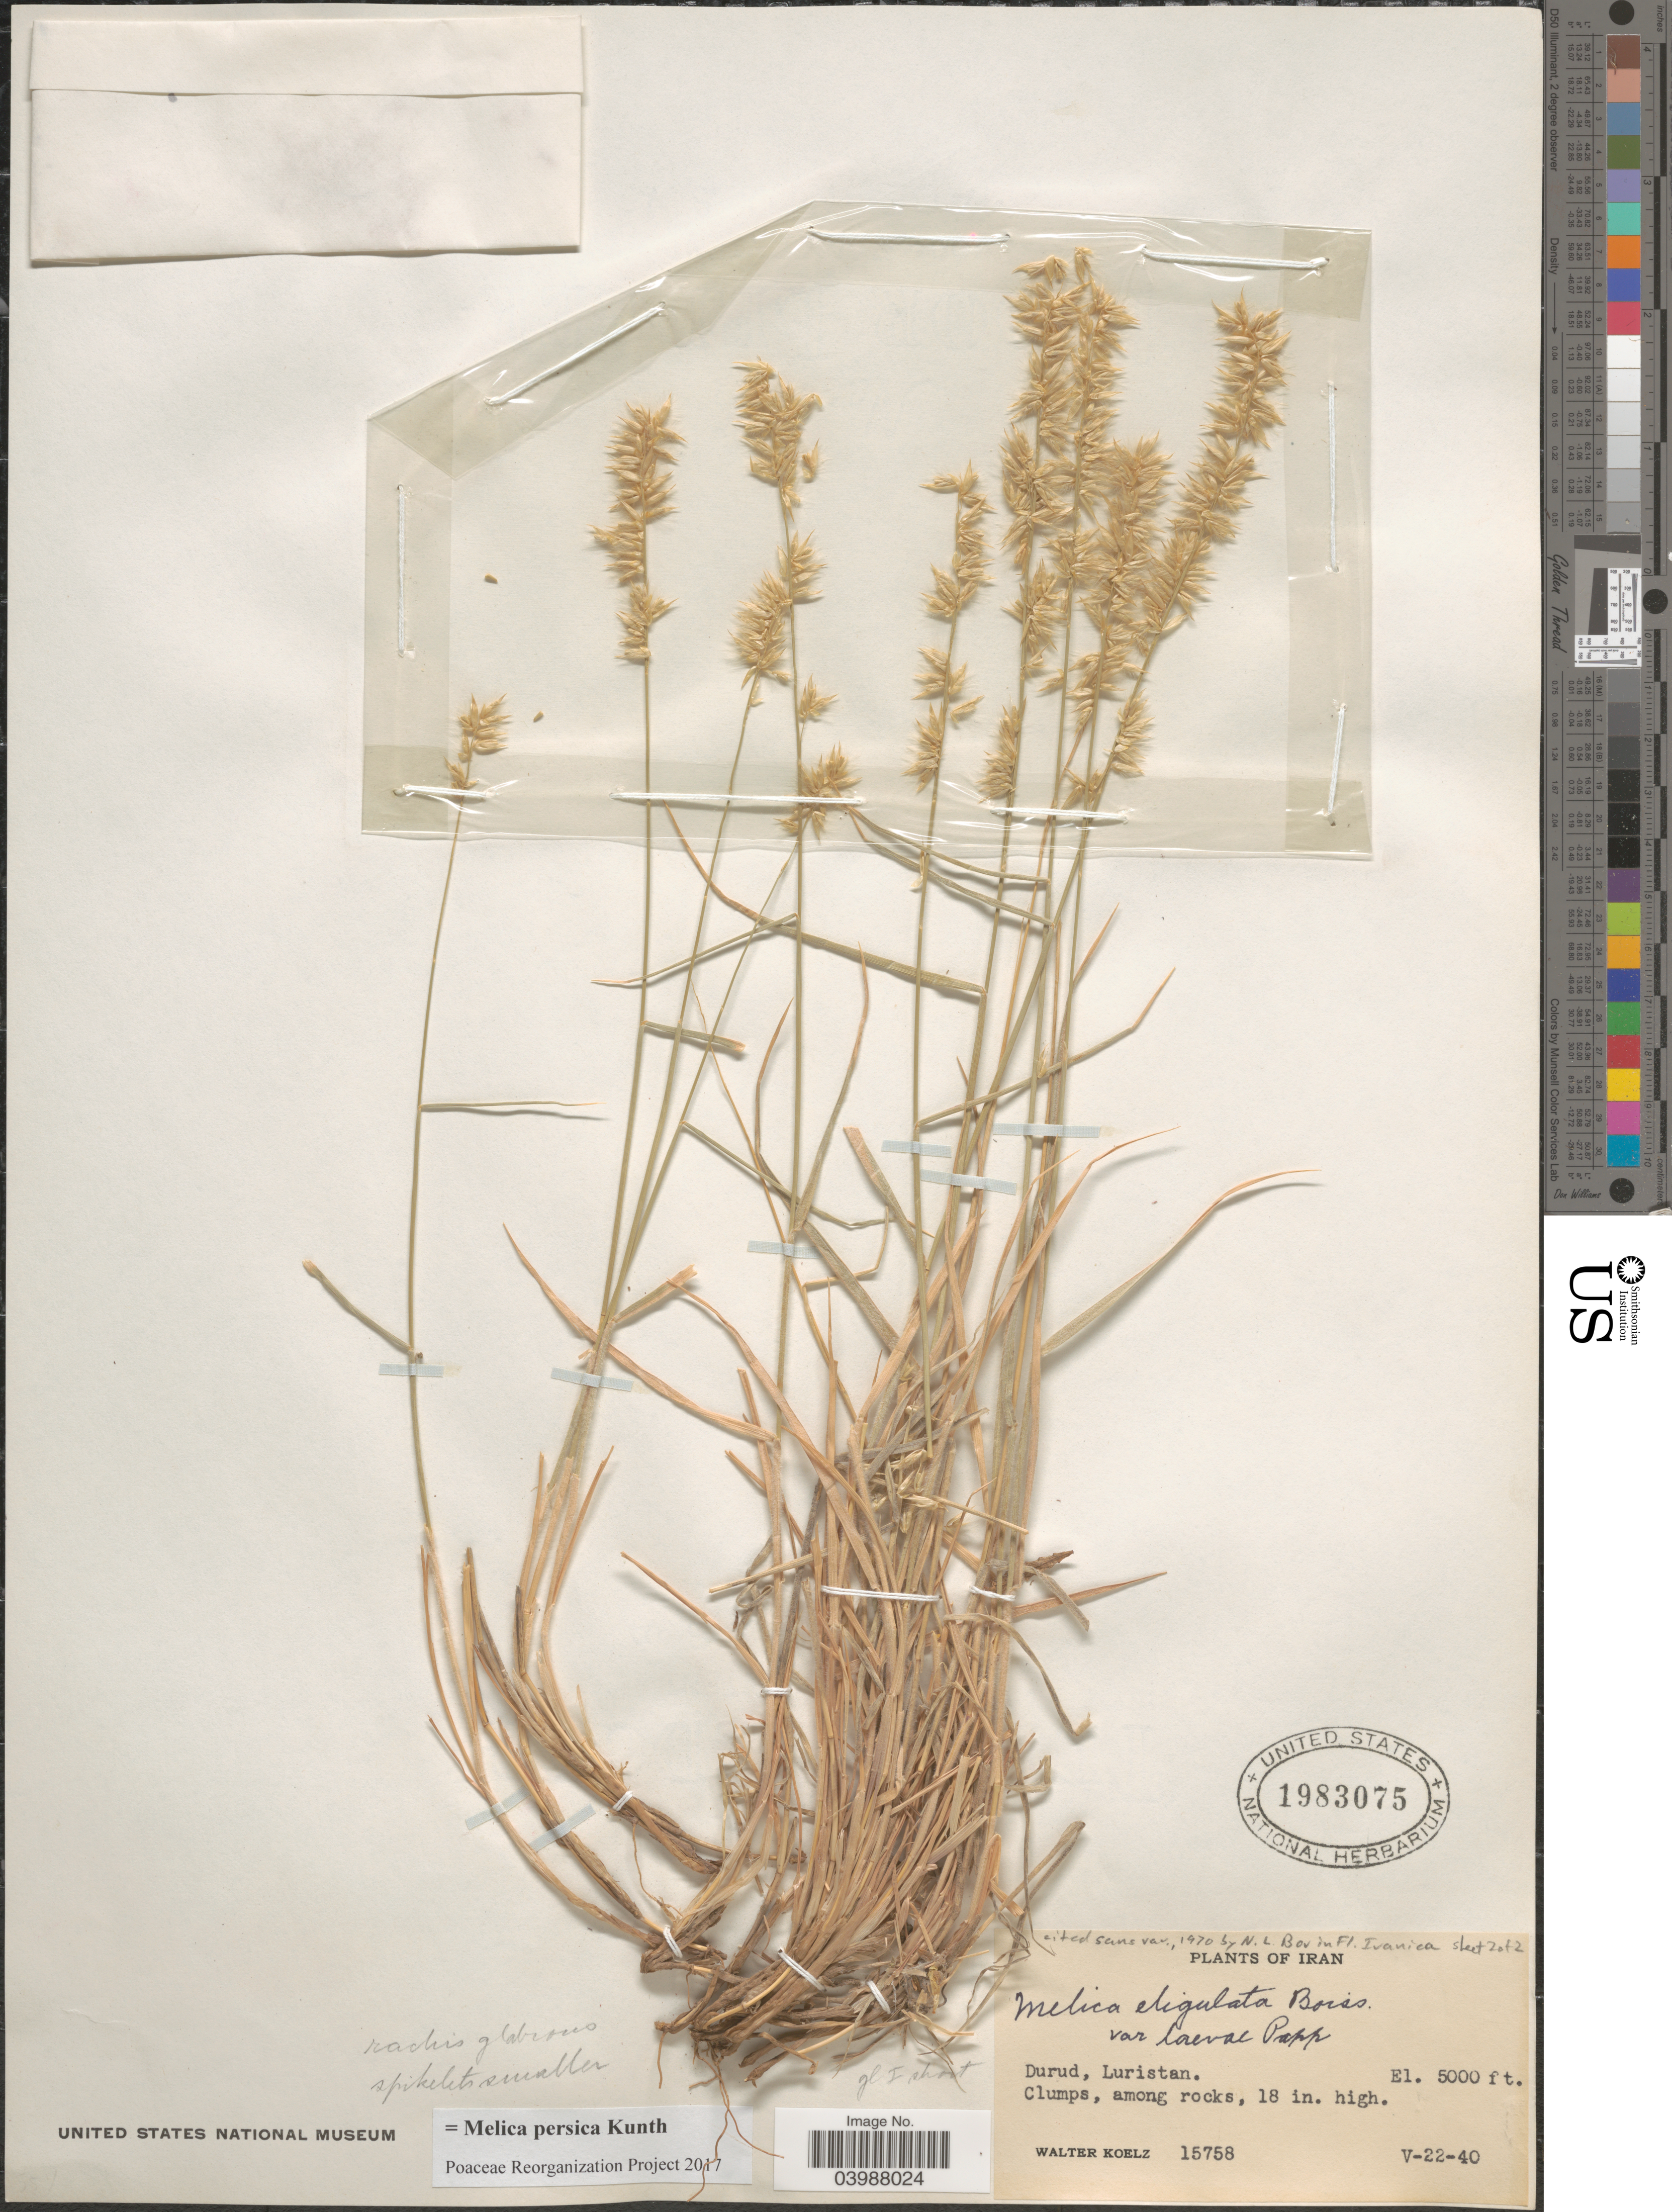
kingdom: Plantae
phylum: Tracheophyta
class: Liliopsida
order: Poales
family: Poaceae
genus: Melica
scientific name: Melica persica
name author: Kunth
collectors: W. N. Koelz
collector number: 15758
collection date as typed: Transcribed d/m/y: 22/5/40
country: Iran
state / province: Hormozgan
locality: Durud, Luristan.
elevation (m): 1524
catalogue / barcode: US 1983075